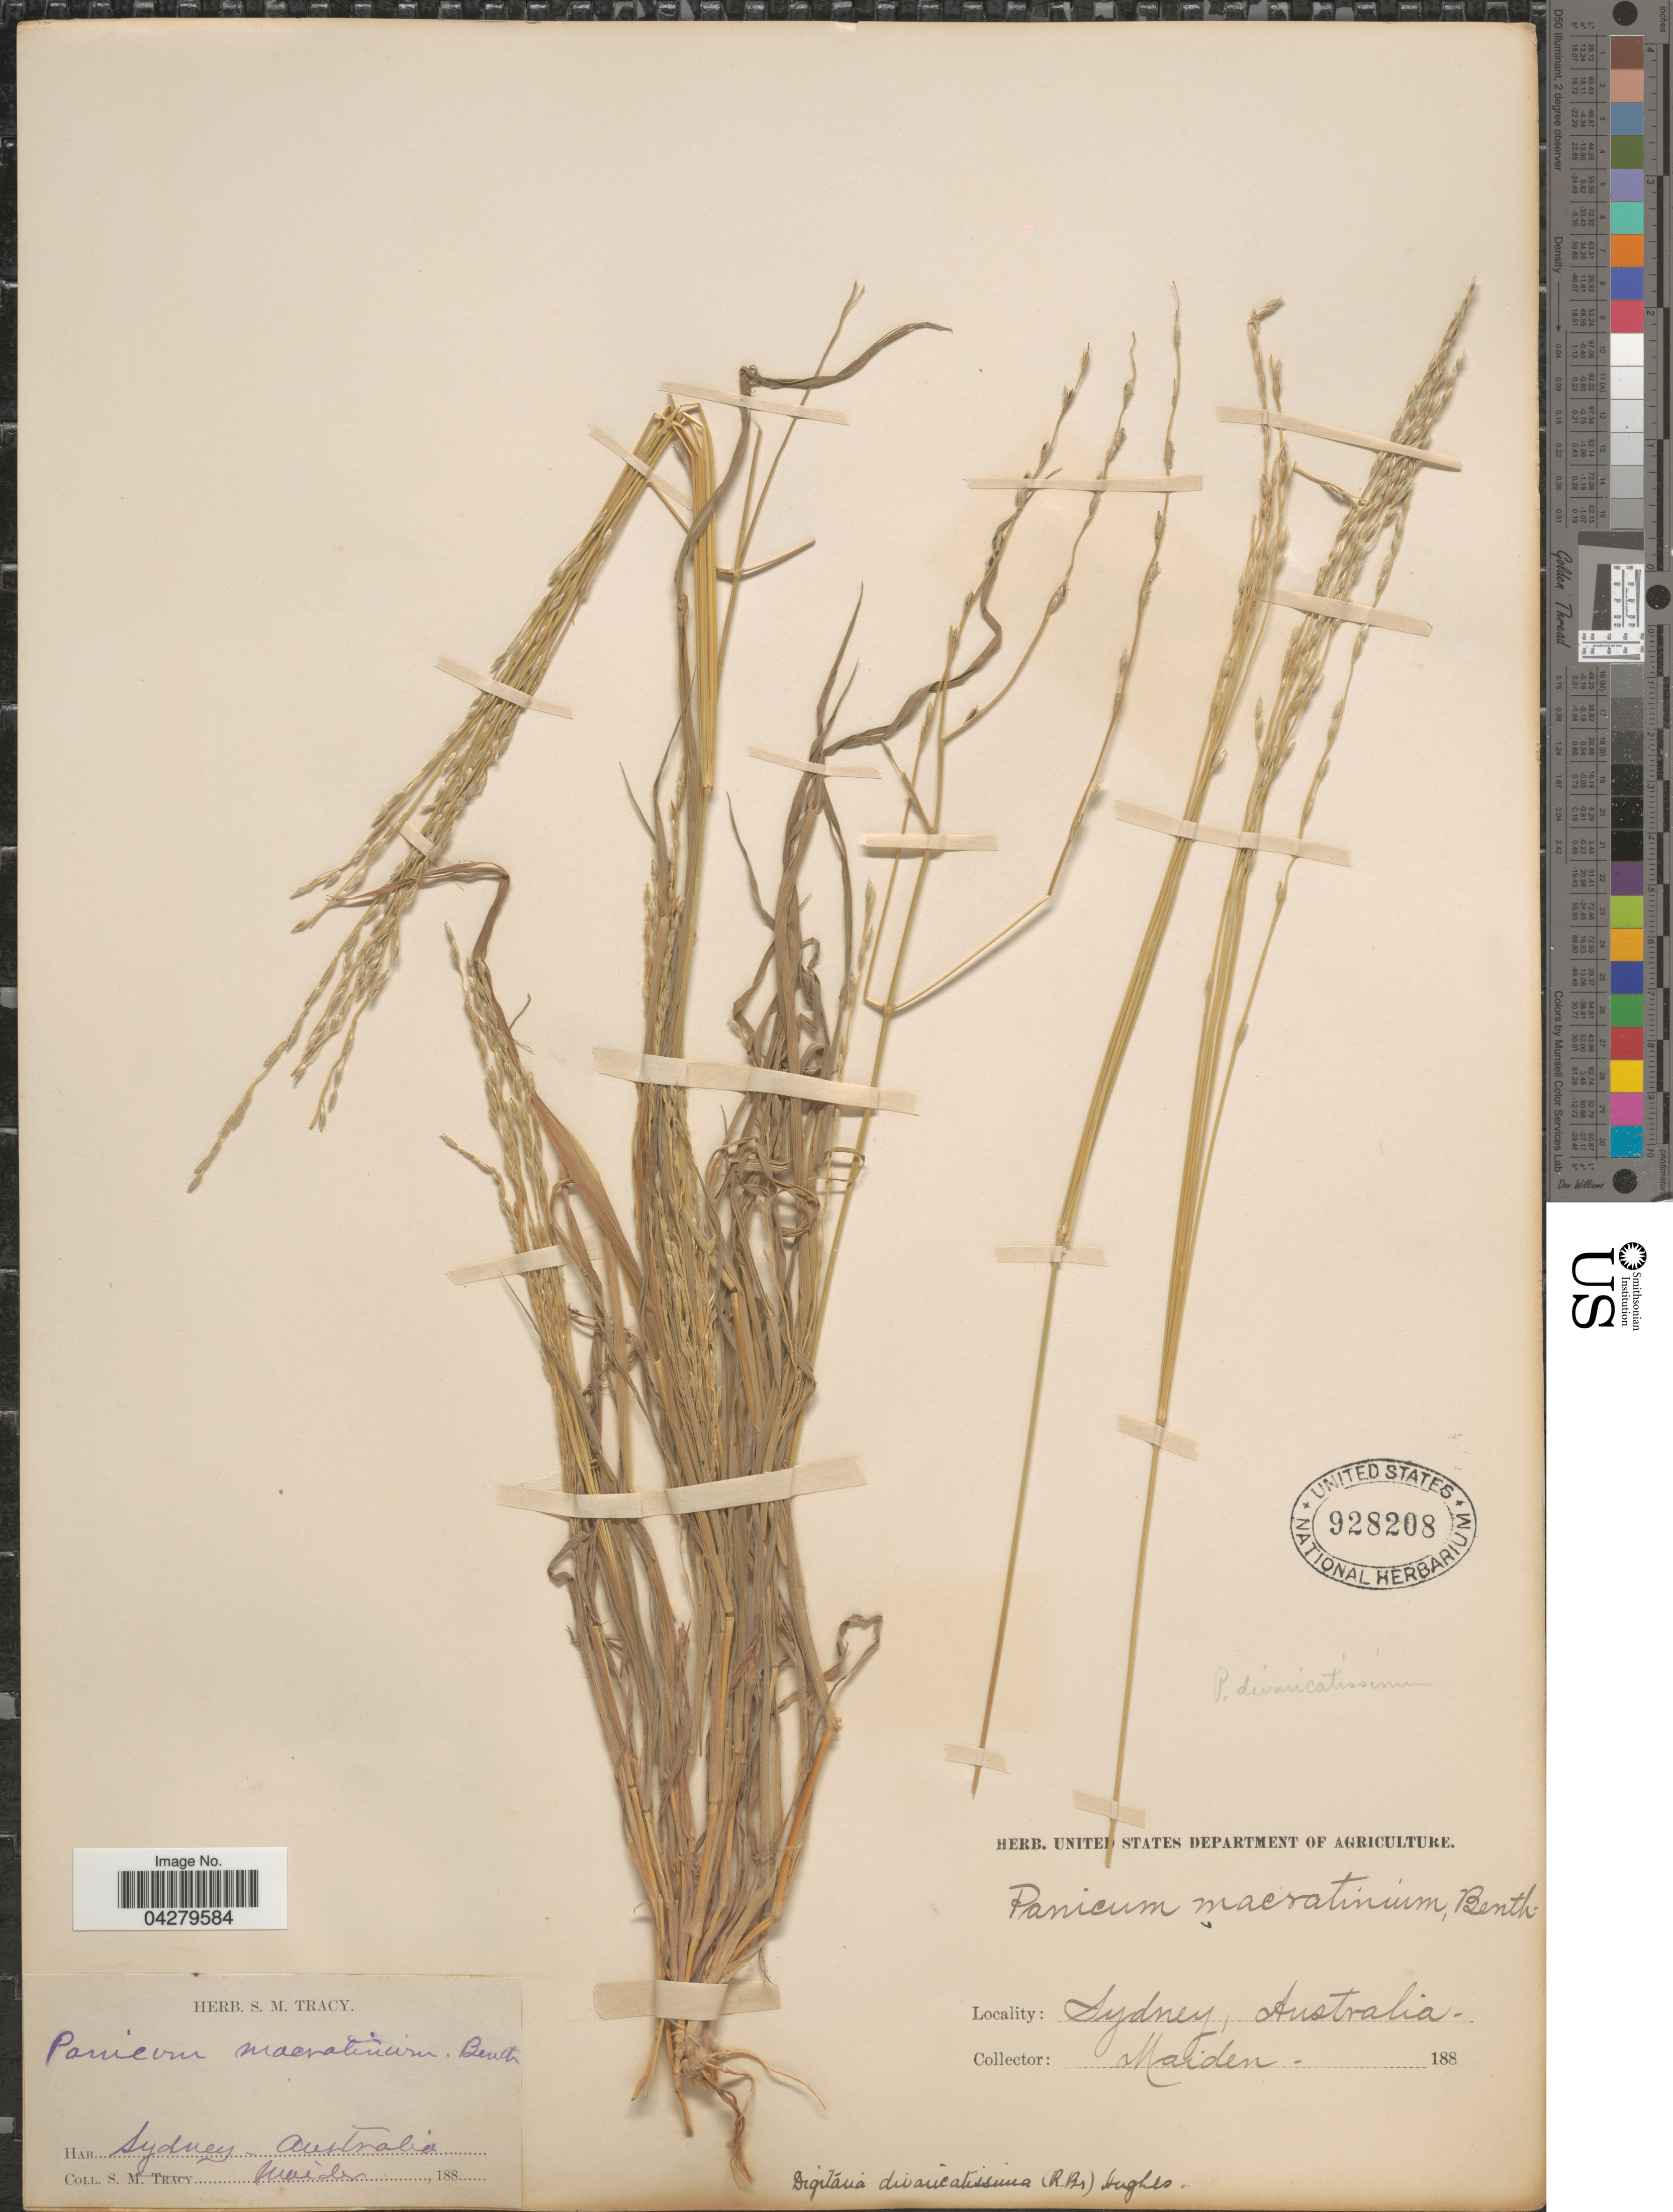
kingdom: Plantae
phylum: Tracheophyta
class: Liliopsida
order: Poales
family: Poaceae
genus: Digitaria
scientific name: Digitaria divaricatissima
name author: (R. Br.) Hughes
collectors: Maiden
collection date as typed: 188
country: Australia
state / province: New South Wales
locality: Sydney.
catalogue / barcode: US 928208